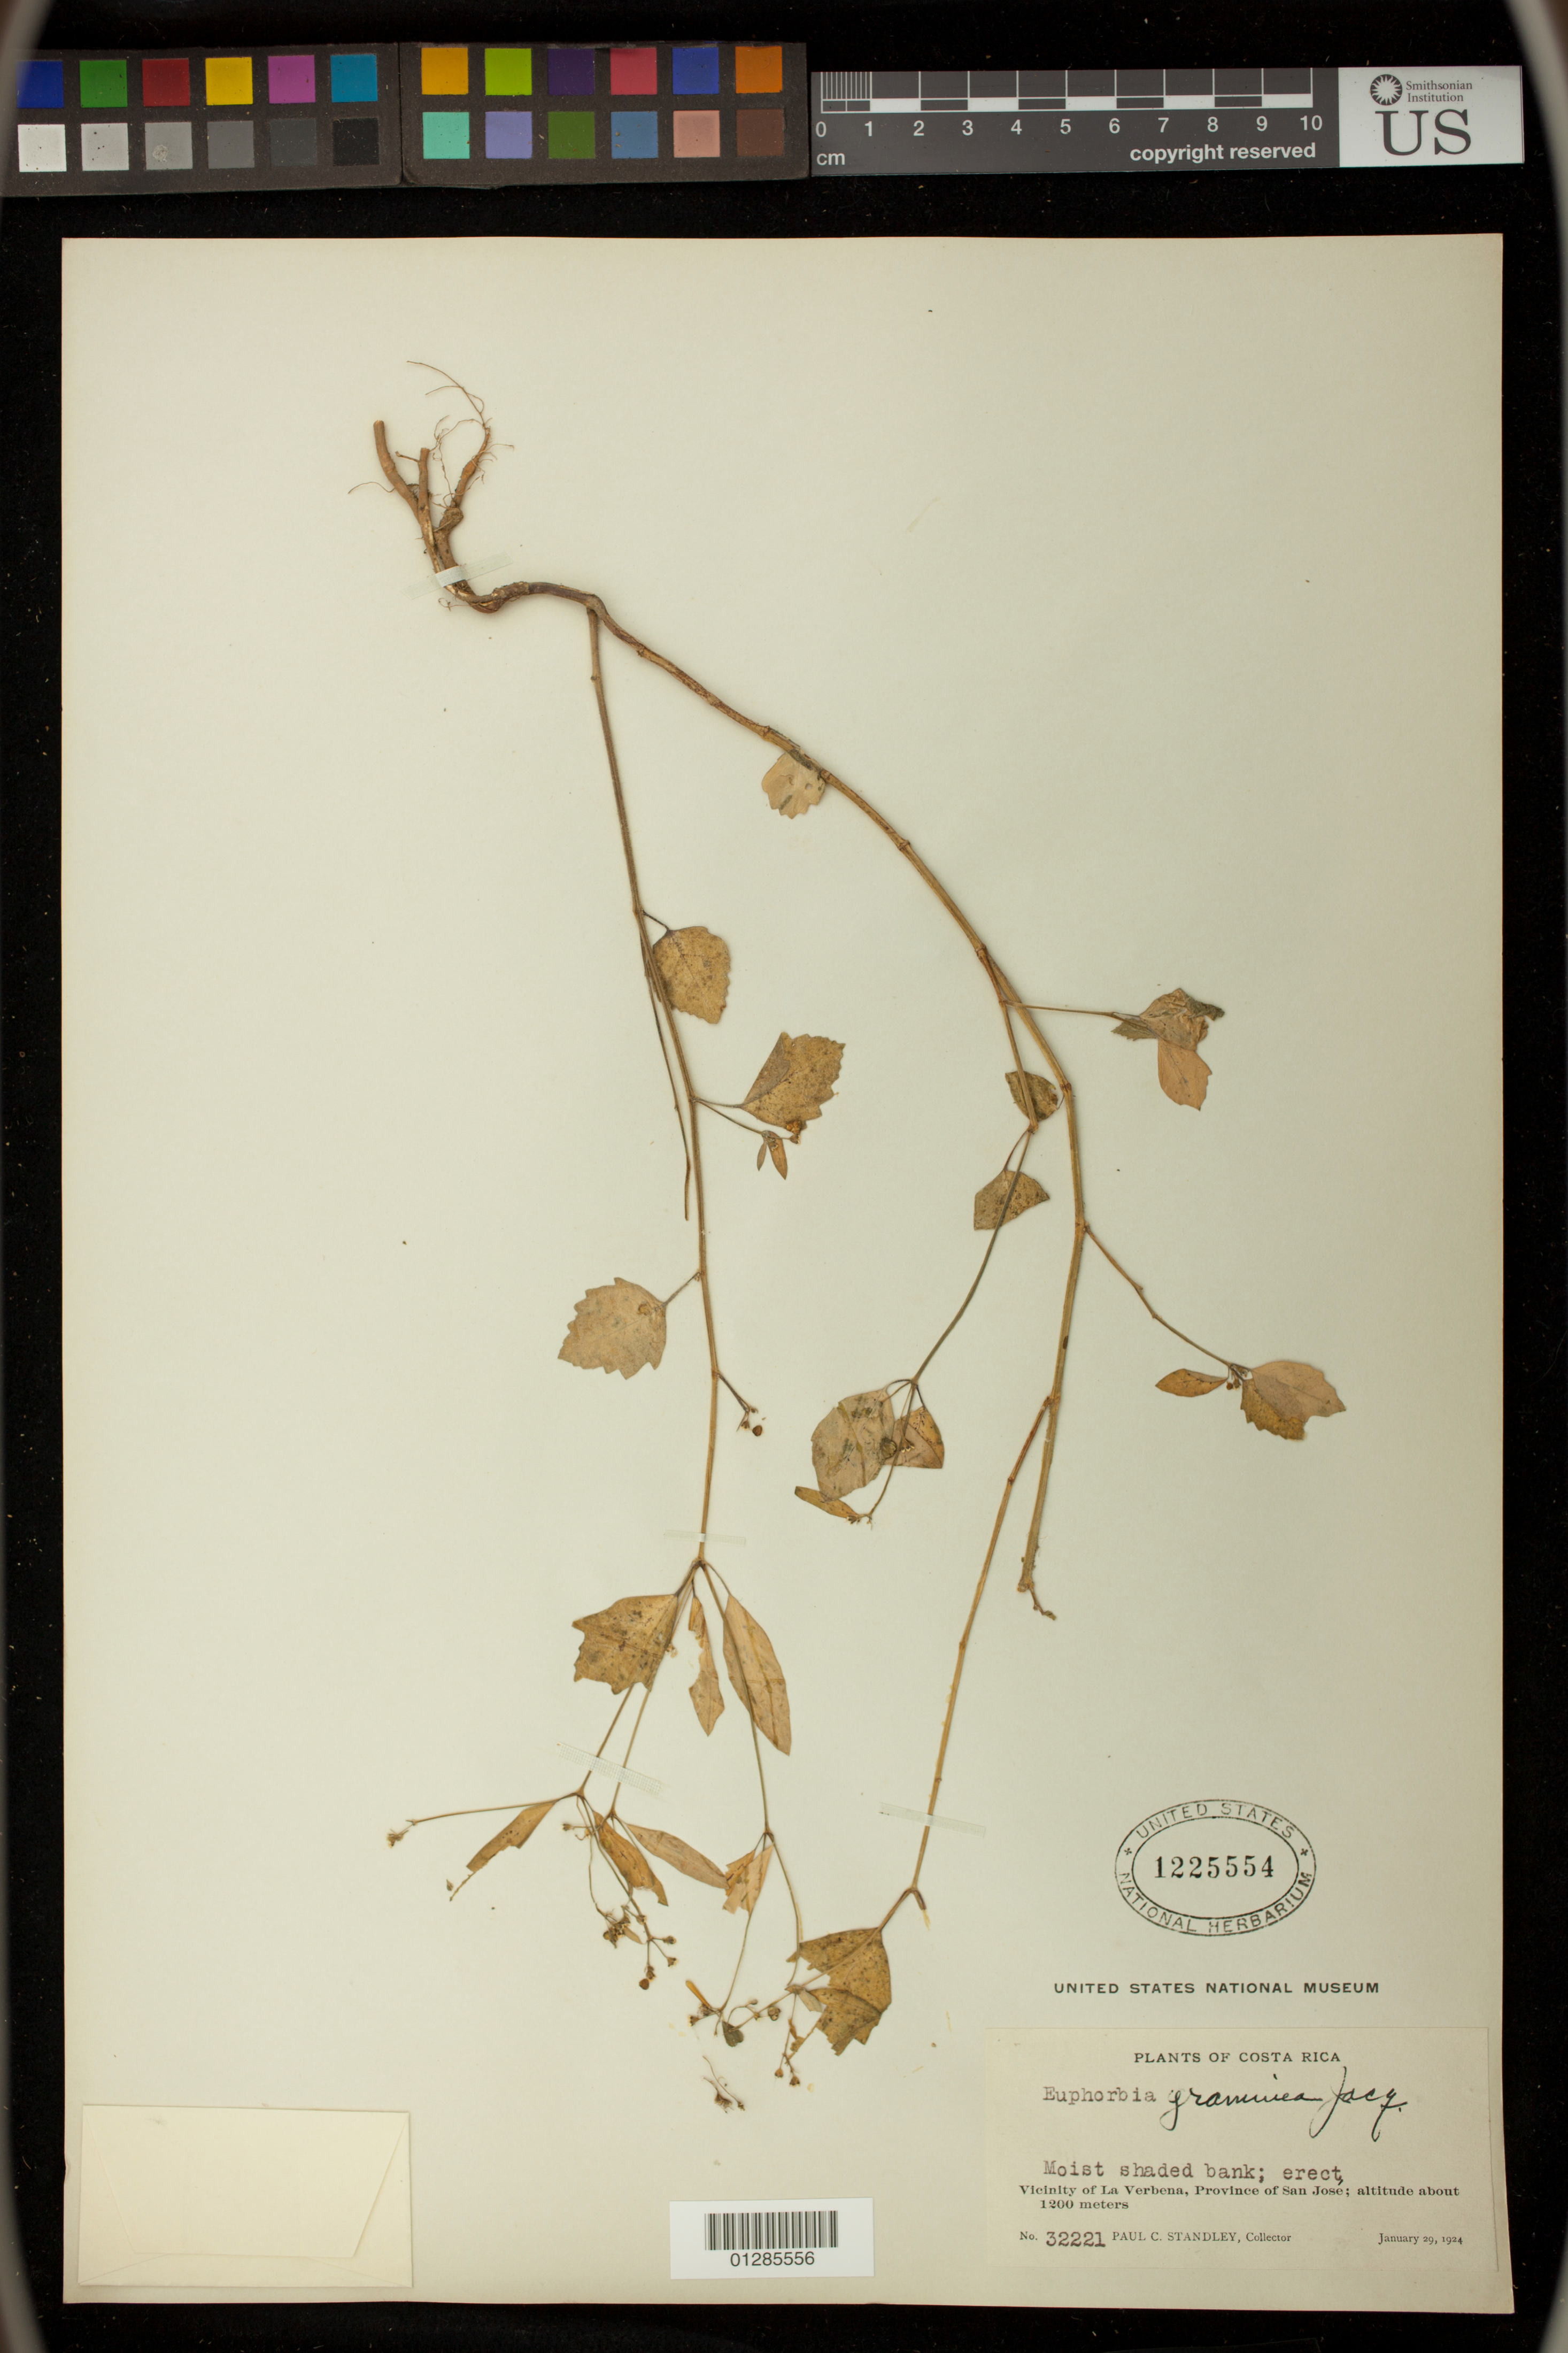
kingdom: Plantae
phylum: Tracheophyta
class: Magnoliopsida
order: Malpighiales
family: Euphorbiaceae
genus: Euphorbia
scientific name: Euphorbia graminea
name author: Jacq.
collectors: P. C. Standley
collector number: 32221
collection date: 1924-01-29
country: Costa Rica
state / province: San Jose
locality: Vicinity of La Verbena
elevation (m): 1200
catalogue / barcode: US 1225554